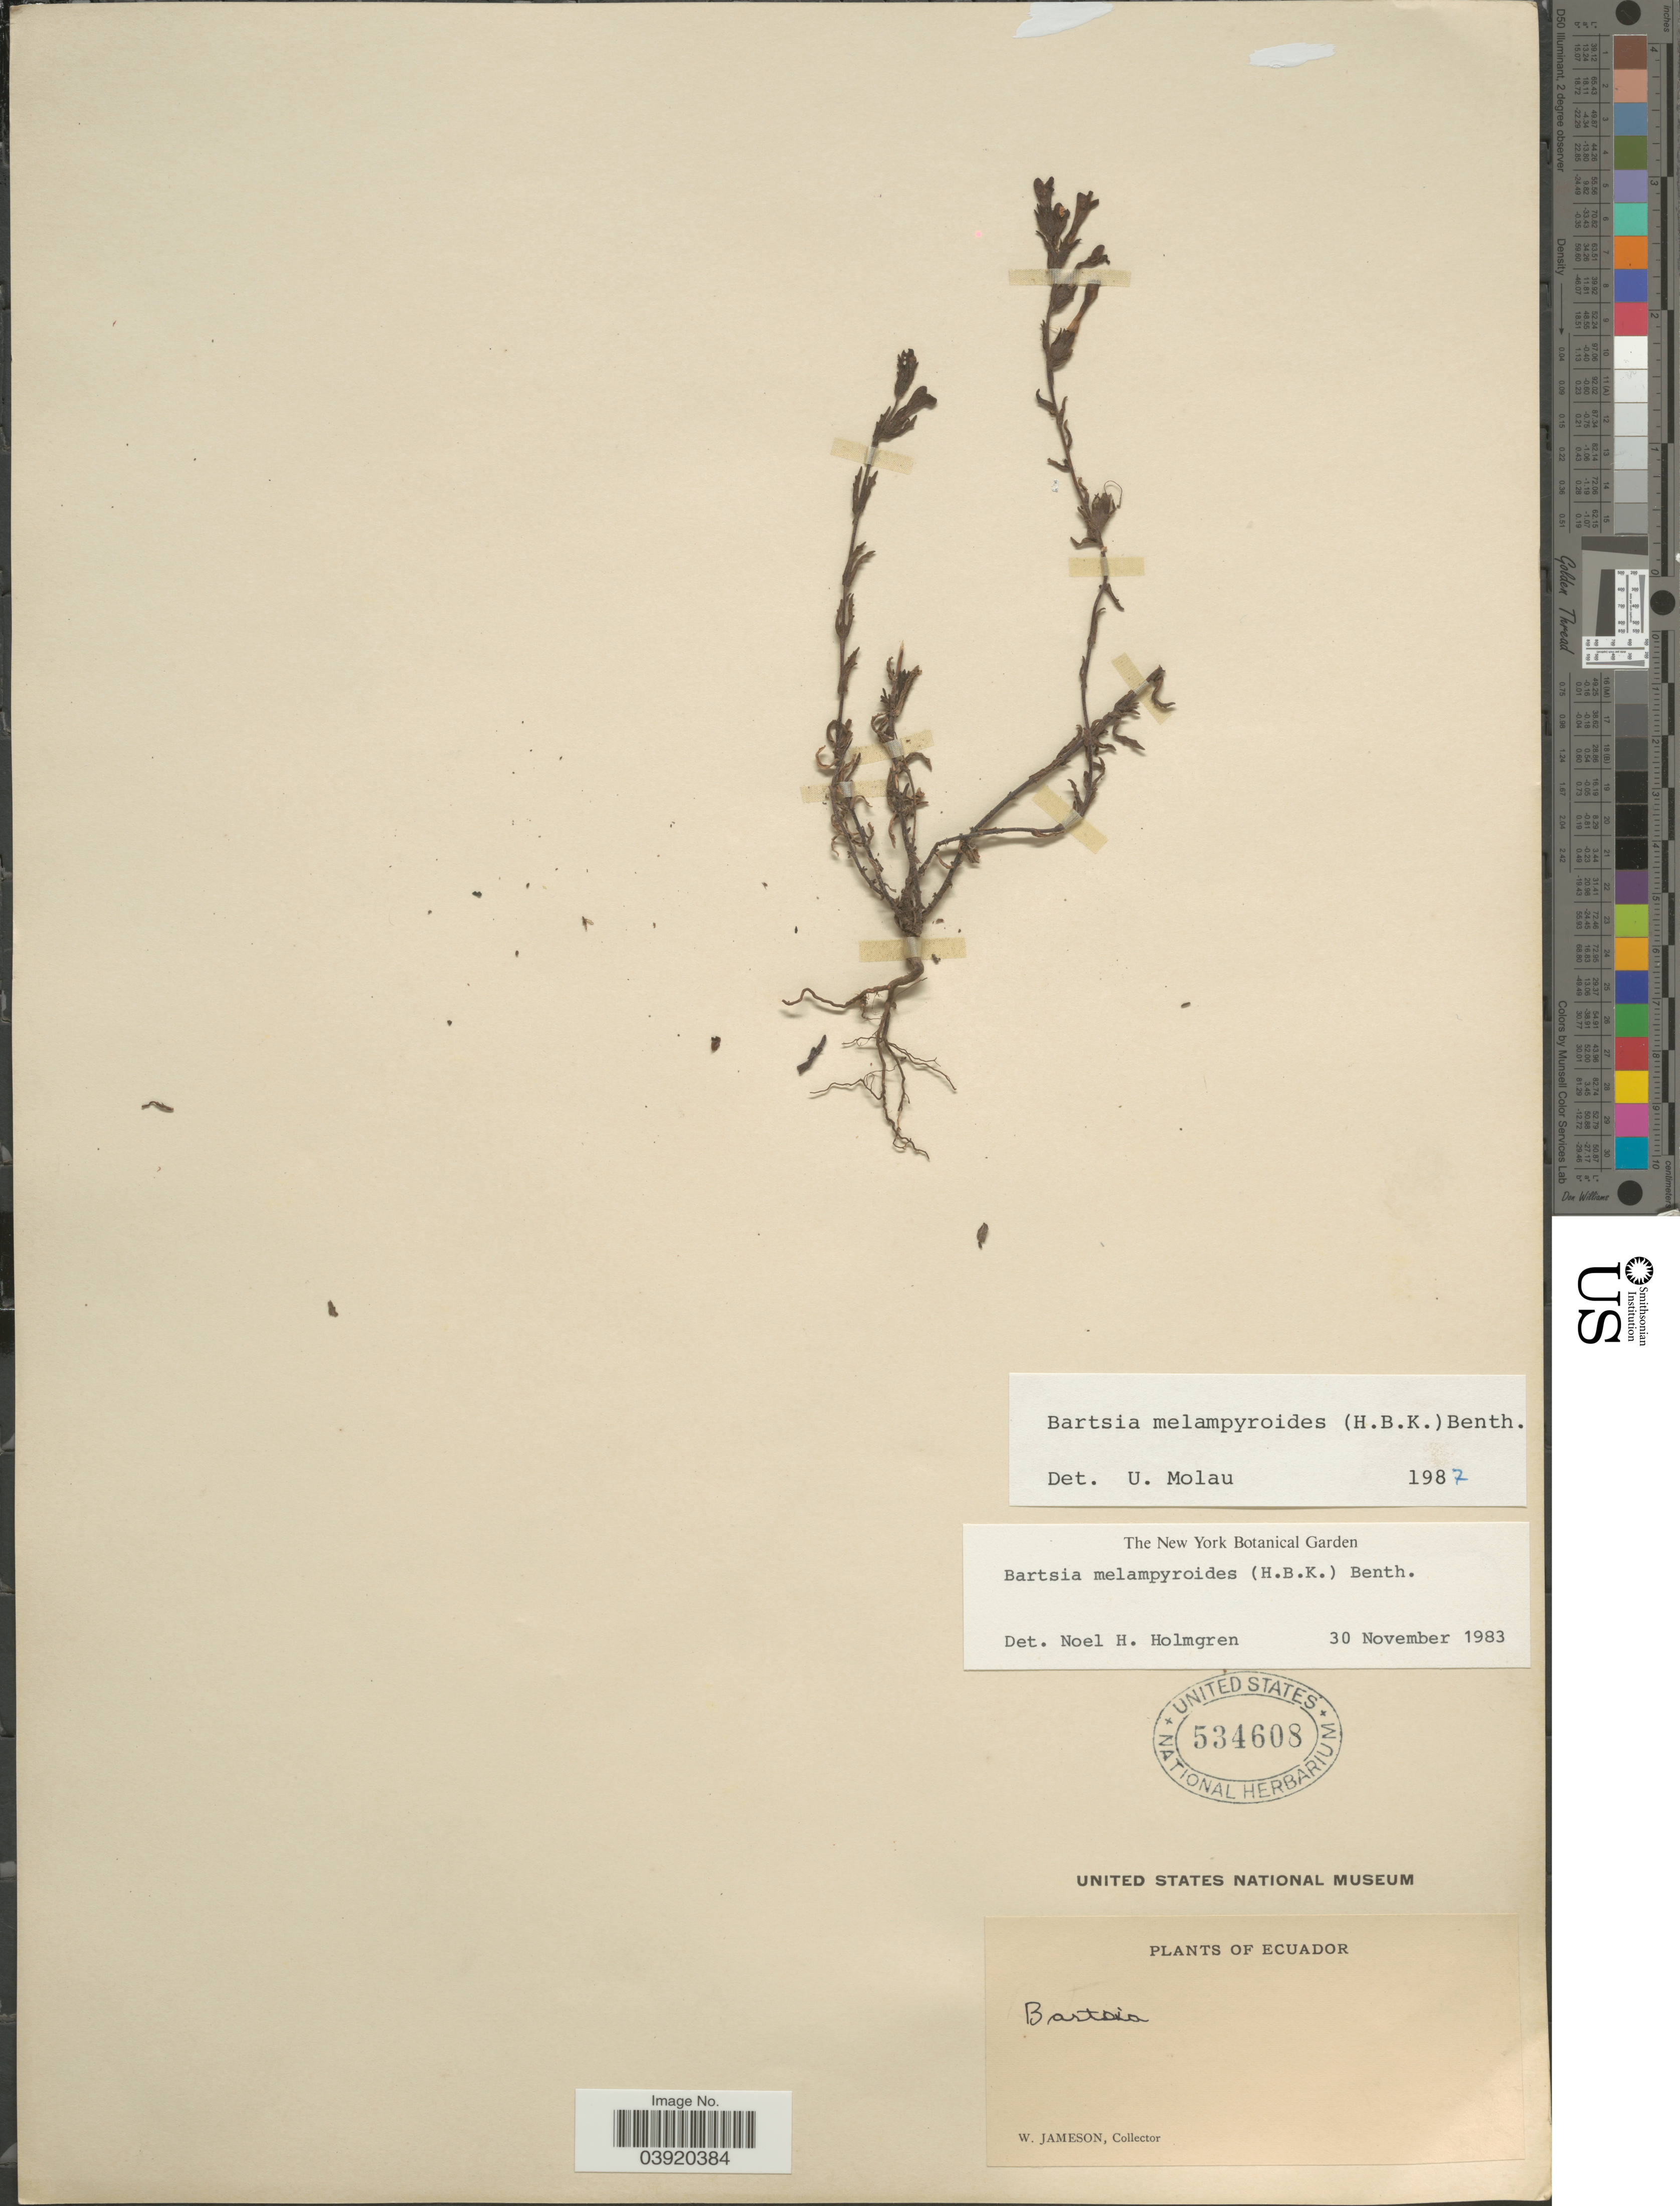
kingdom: Plantae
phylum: Tracheophyta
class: Magnoliopsida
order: Lamiales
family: Orobanchaceae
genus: Bartsia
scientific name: Bartsia melampyroides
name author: (Kunth) Benth.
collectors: W. Jameson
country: Ecuador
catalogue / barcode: US 534608